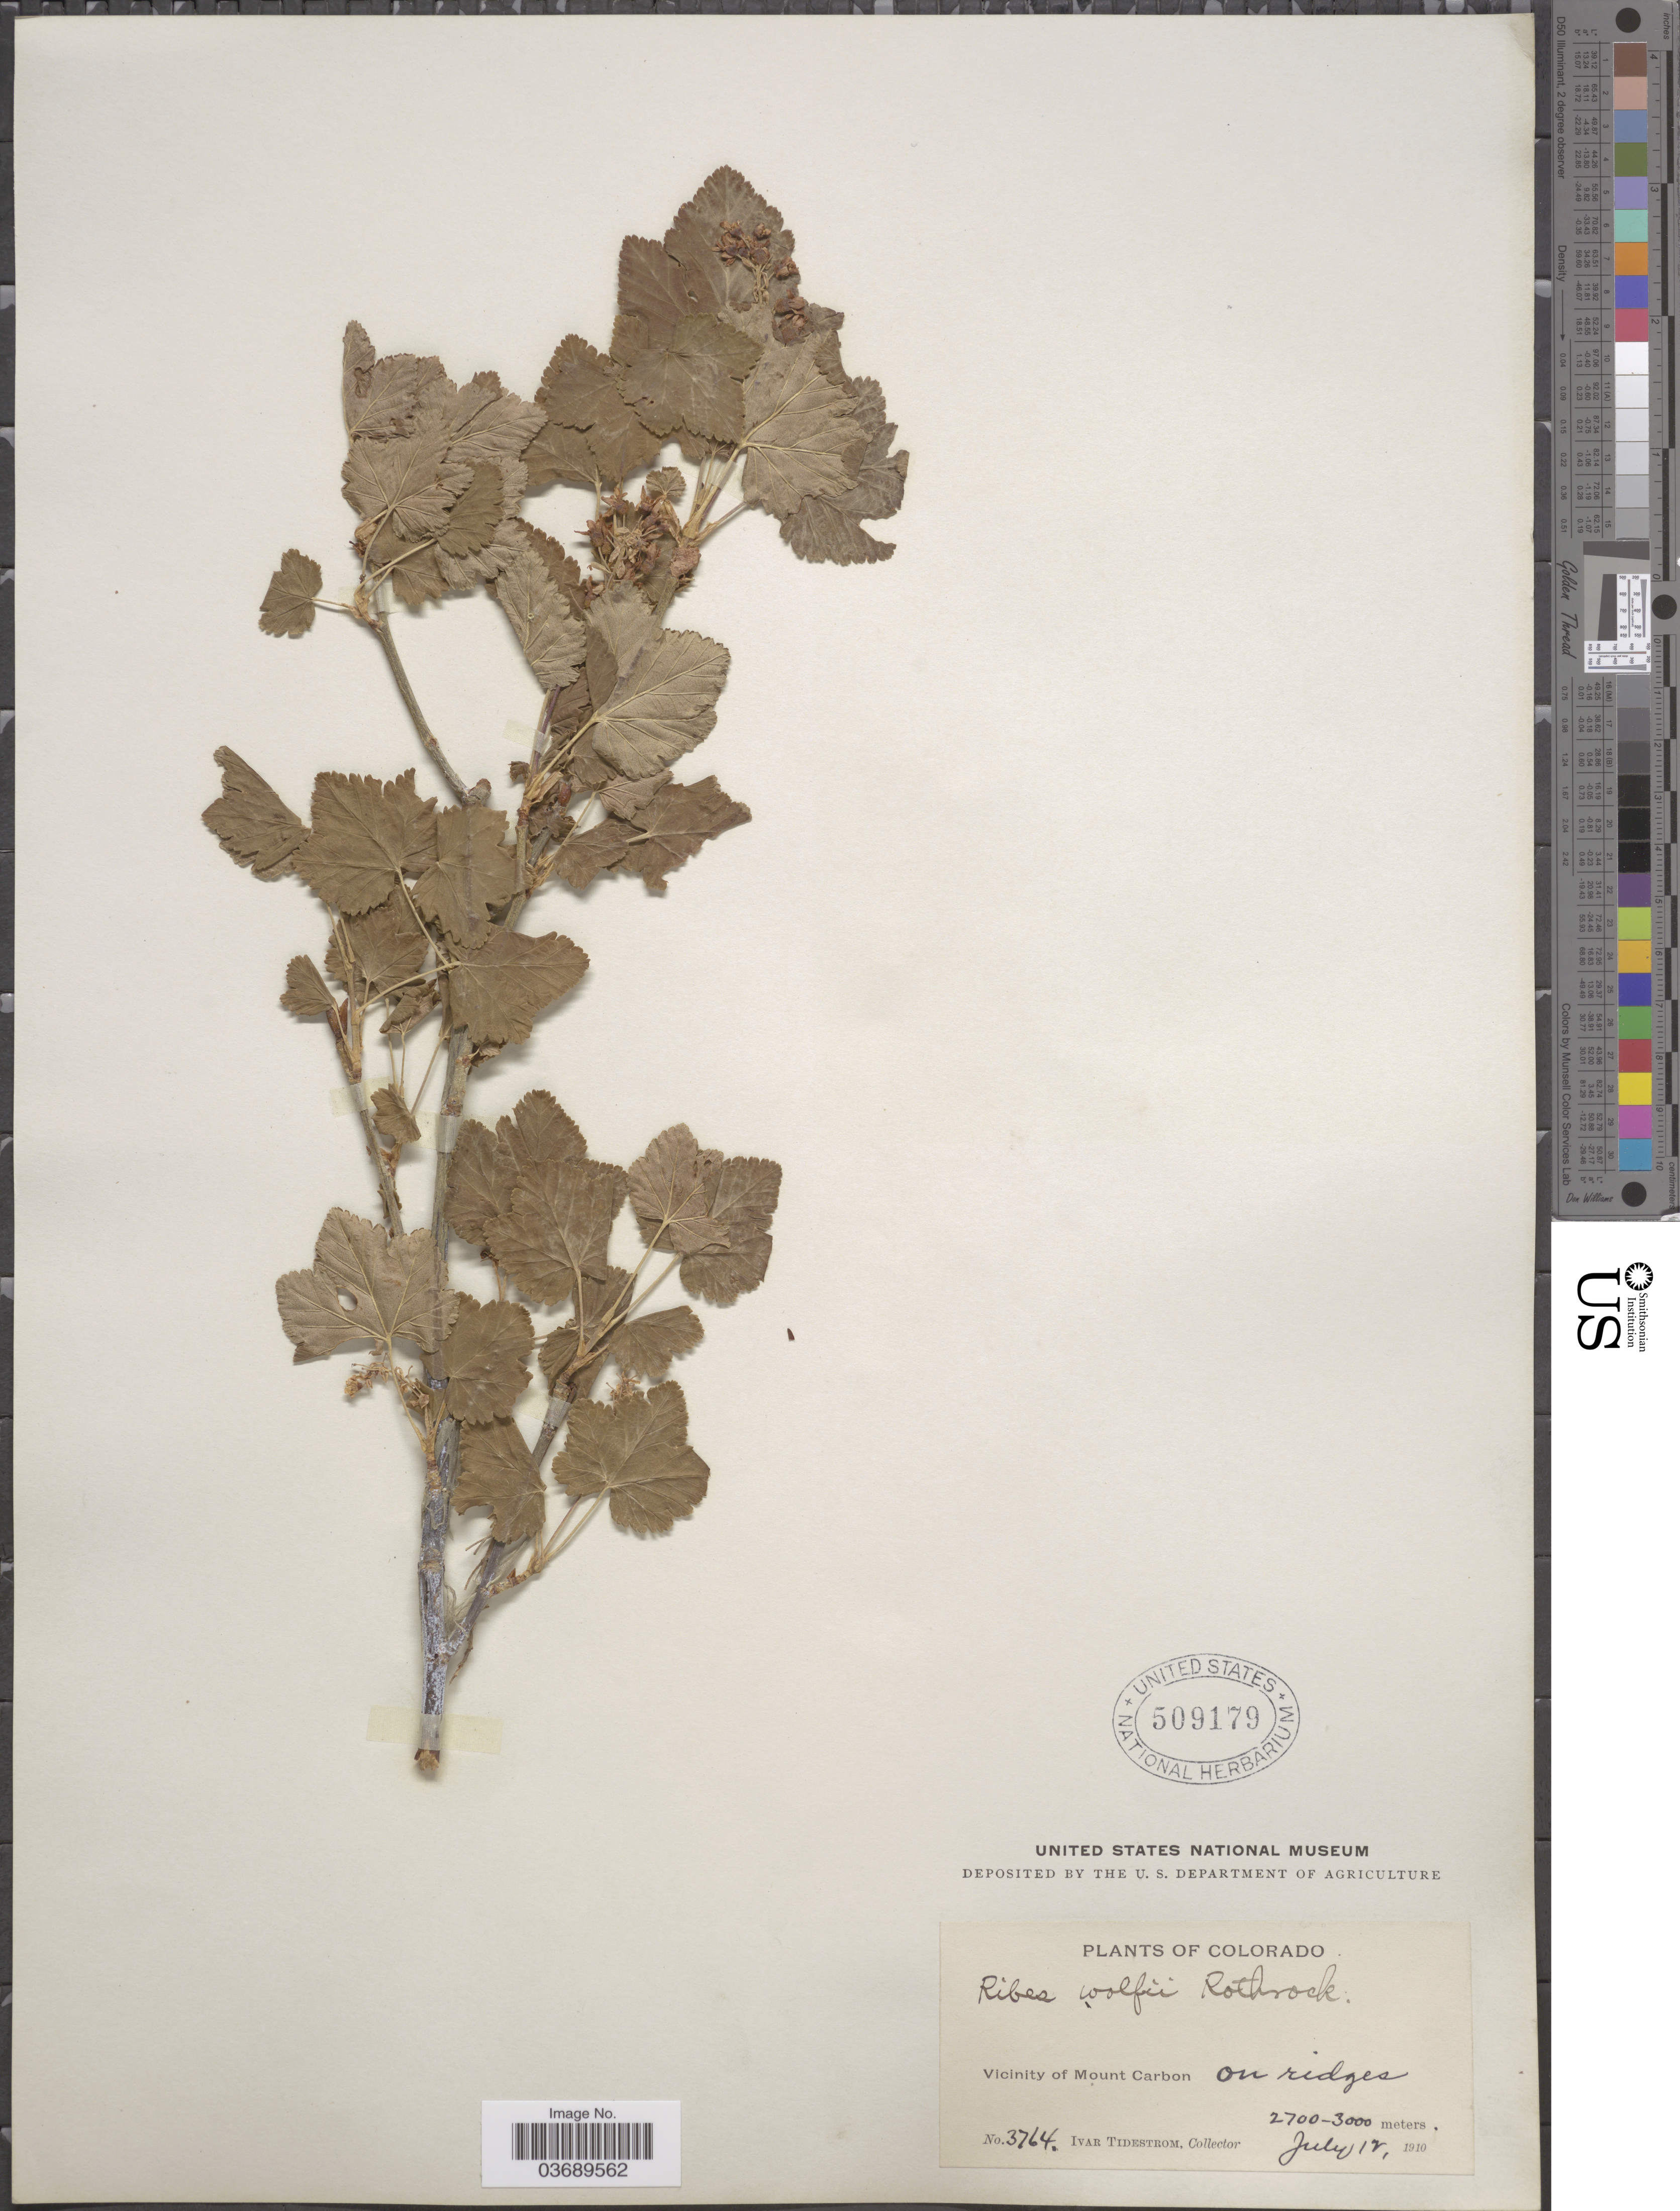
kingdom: Plantae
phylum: Tracheophyta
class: Magnoliopsida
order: Saxifragales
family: Grossulariaceae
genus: Ribes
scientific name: Ribes wolfii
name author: Rothr.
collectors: I. F. Tidestrom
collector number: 3764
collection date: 1910-07-12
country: United States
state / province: Colorado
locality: Vicinity of Mount Carbon on ridges.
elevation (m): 2700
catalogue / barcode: US 509179